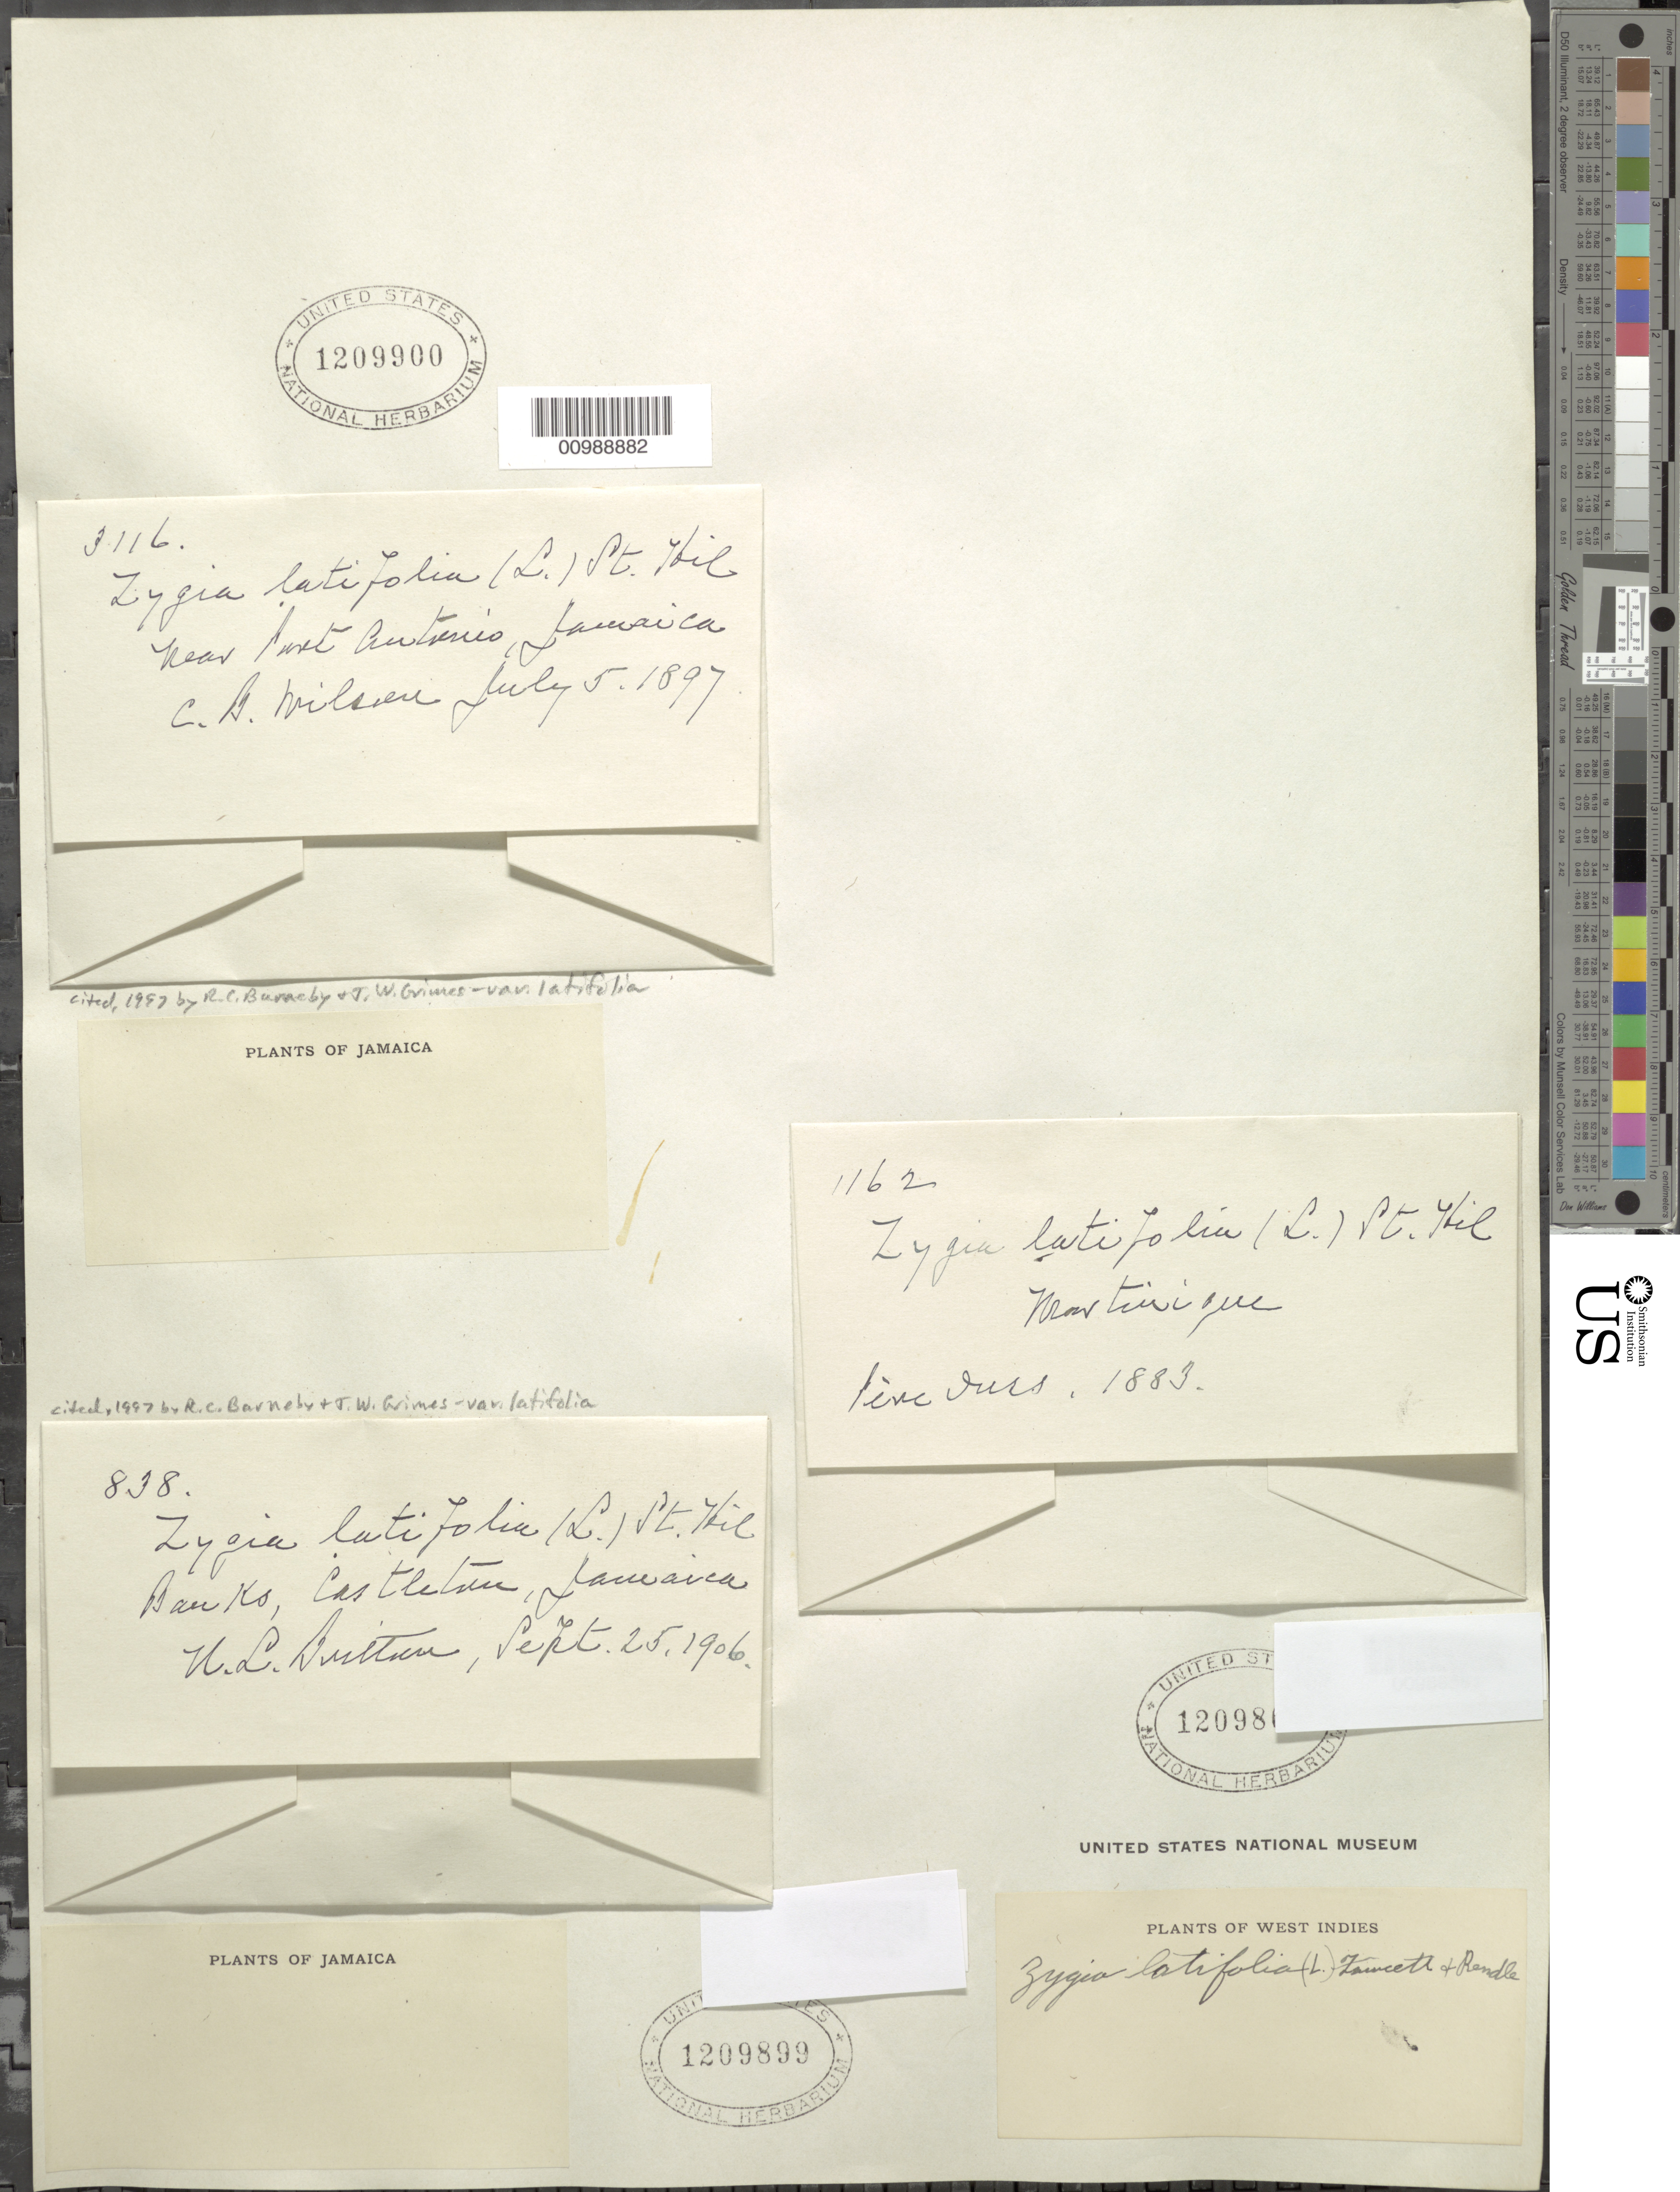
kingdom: Plantae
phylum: Tracheophyta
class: Magnoliopsida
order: Fabales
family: Fabaceae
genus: Zygia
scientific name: Zygia latifolia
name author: (L.) Fawc. & Rendle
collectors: A. Fredholm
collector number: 3116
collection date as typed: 05 Jul 1897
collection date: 1897-07-05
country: Jamaica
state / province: Portland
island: Jamaica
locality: Near Port Antonio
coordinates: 0 N, 0 E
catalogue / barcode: US 1209900